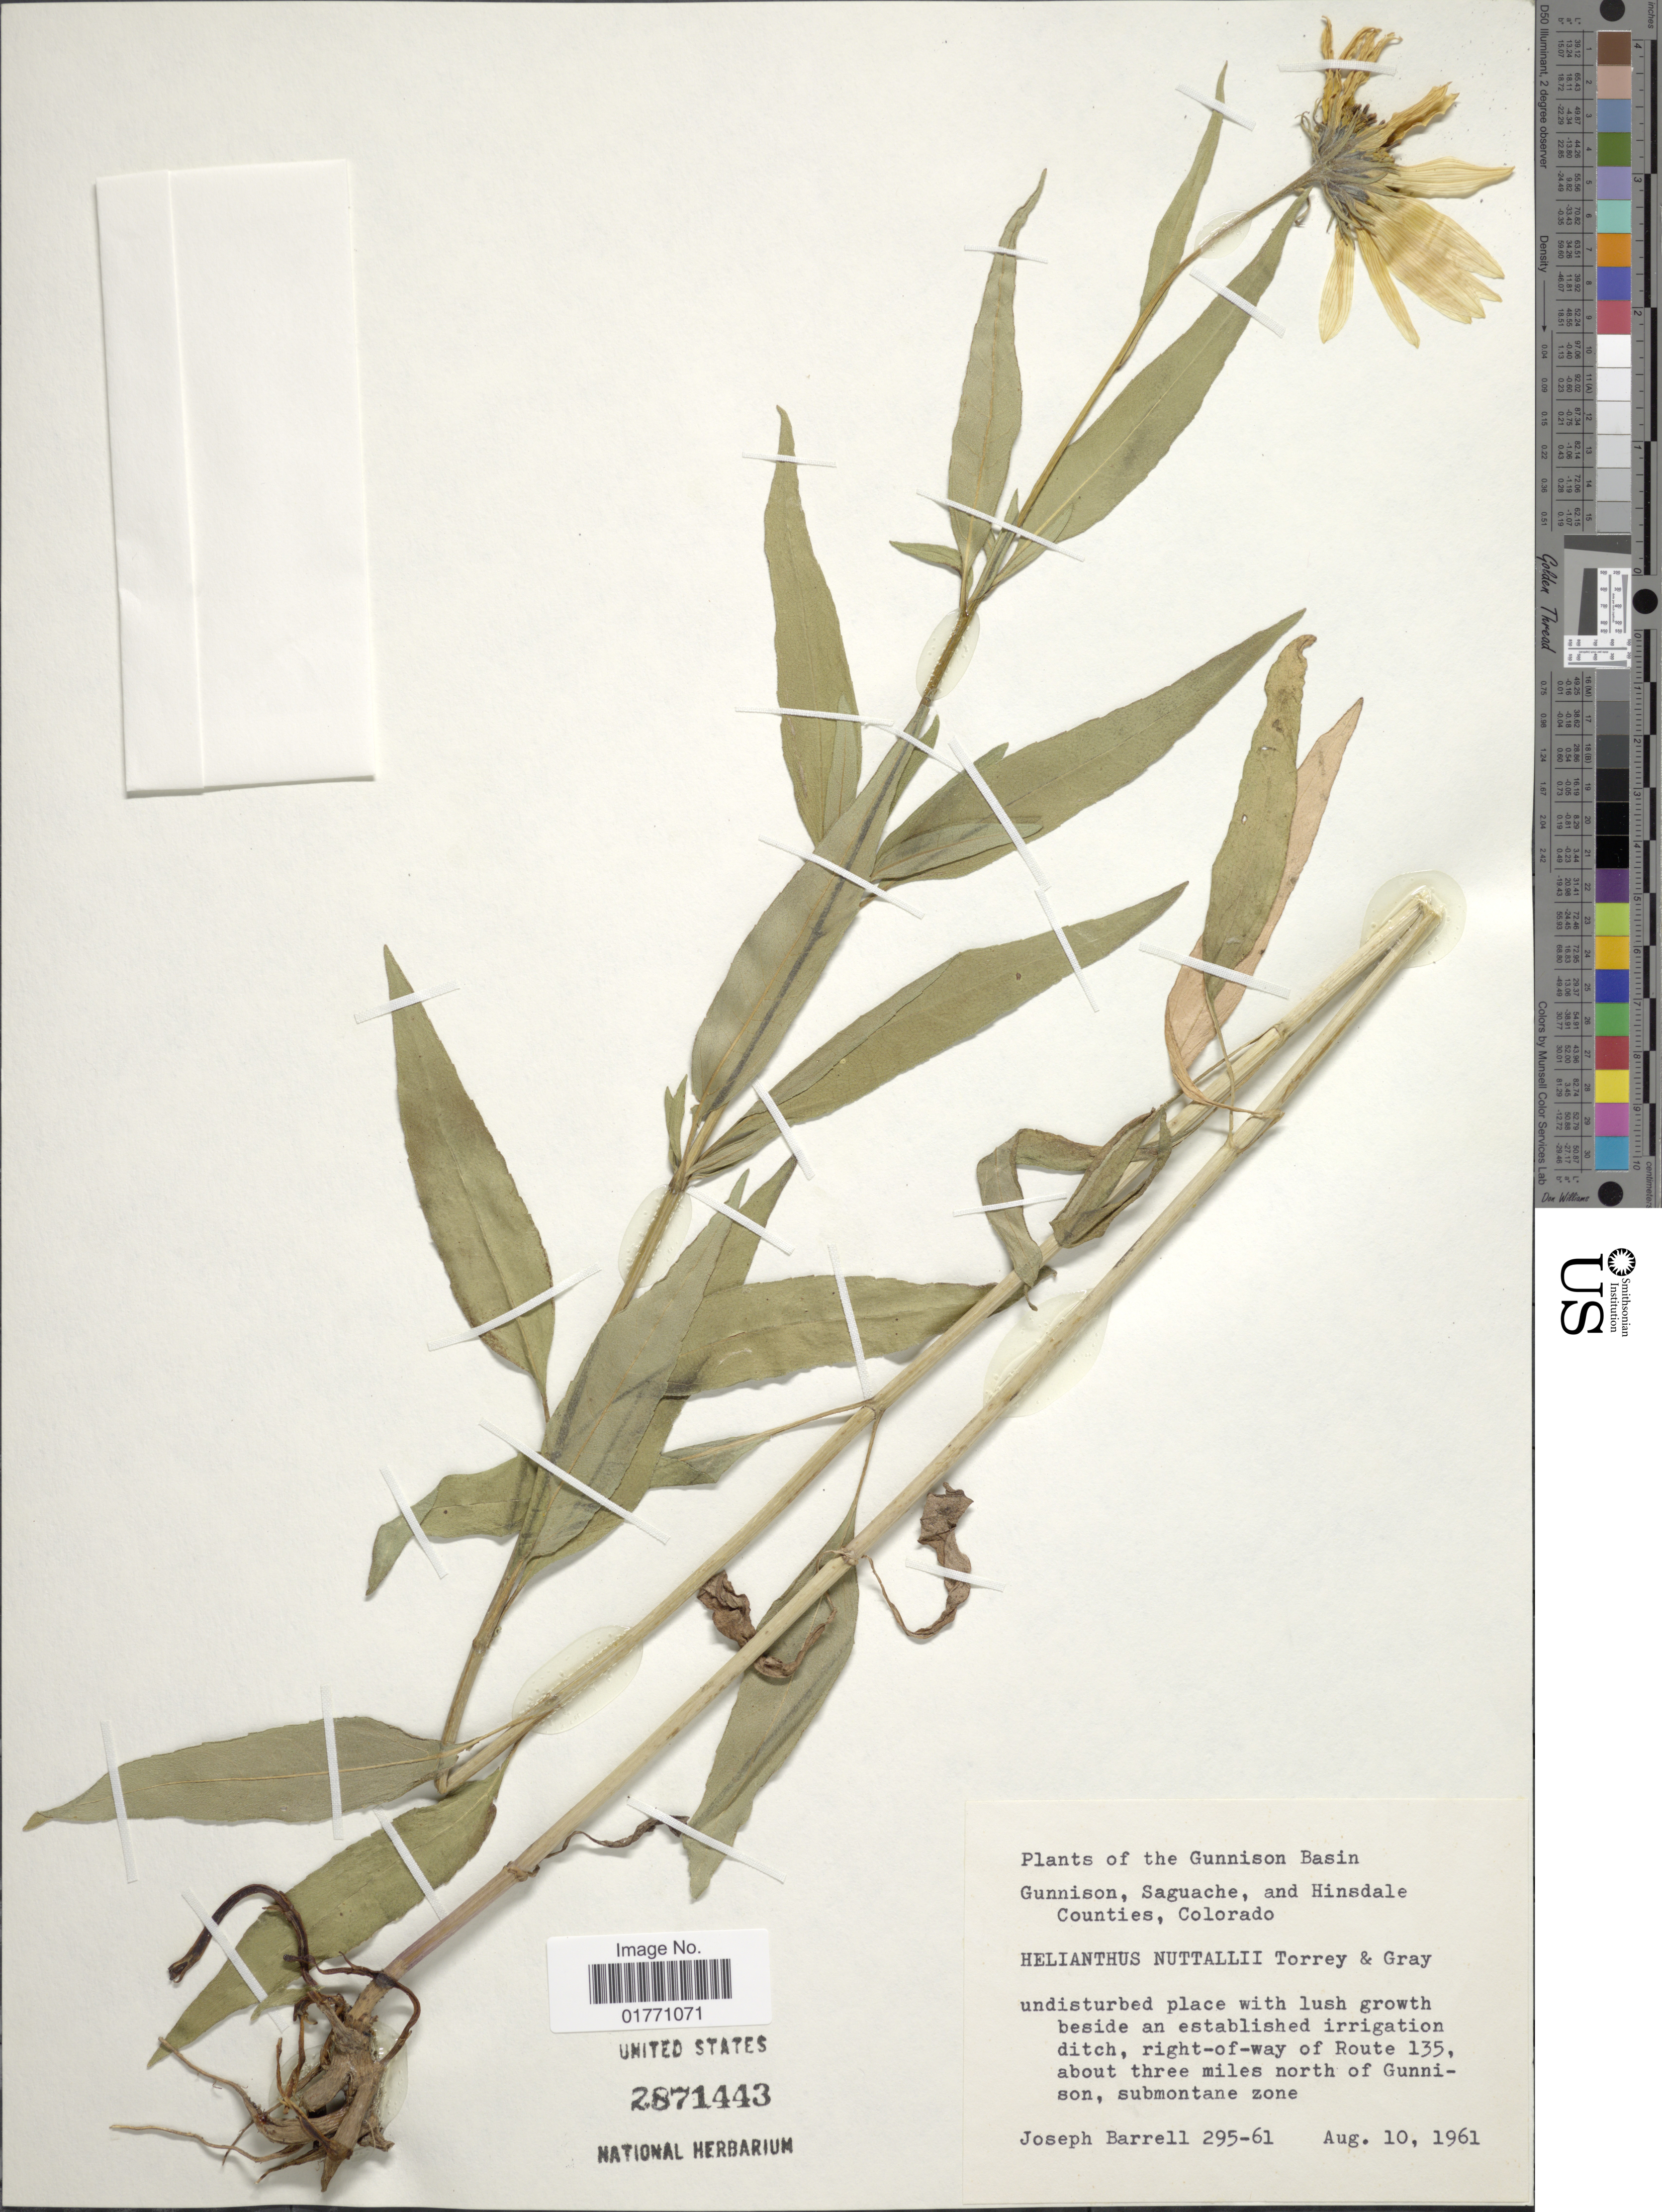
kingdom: Plantae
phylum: Tracheophyta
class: Magnoliopsida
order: Asterales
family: Asteraceae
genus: Helianthus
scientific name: Helianthus nuttallii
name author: Torr. & A. Gray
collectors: J. Barrell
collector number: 295-61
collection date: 1961-08-10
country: United States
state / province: Colorado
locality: Gunnison Basin, Gunnison, Saguache, and Hinsdale Counties, beside an established irrigation ditch, right-of-way of Route 135, about three miles north of Gunnison, submontane zone.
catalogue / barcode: US 2871443